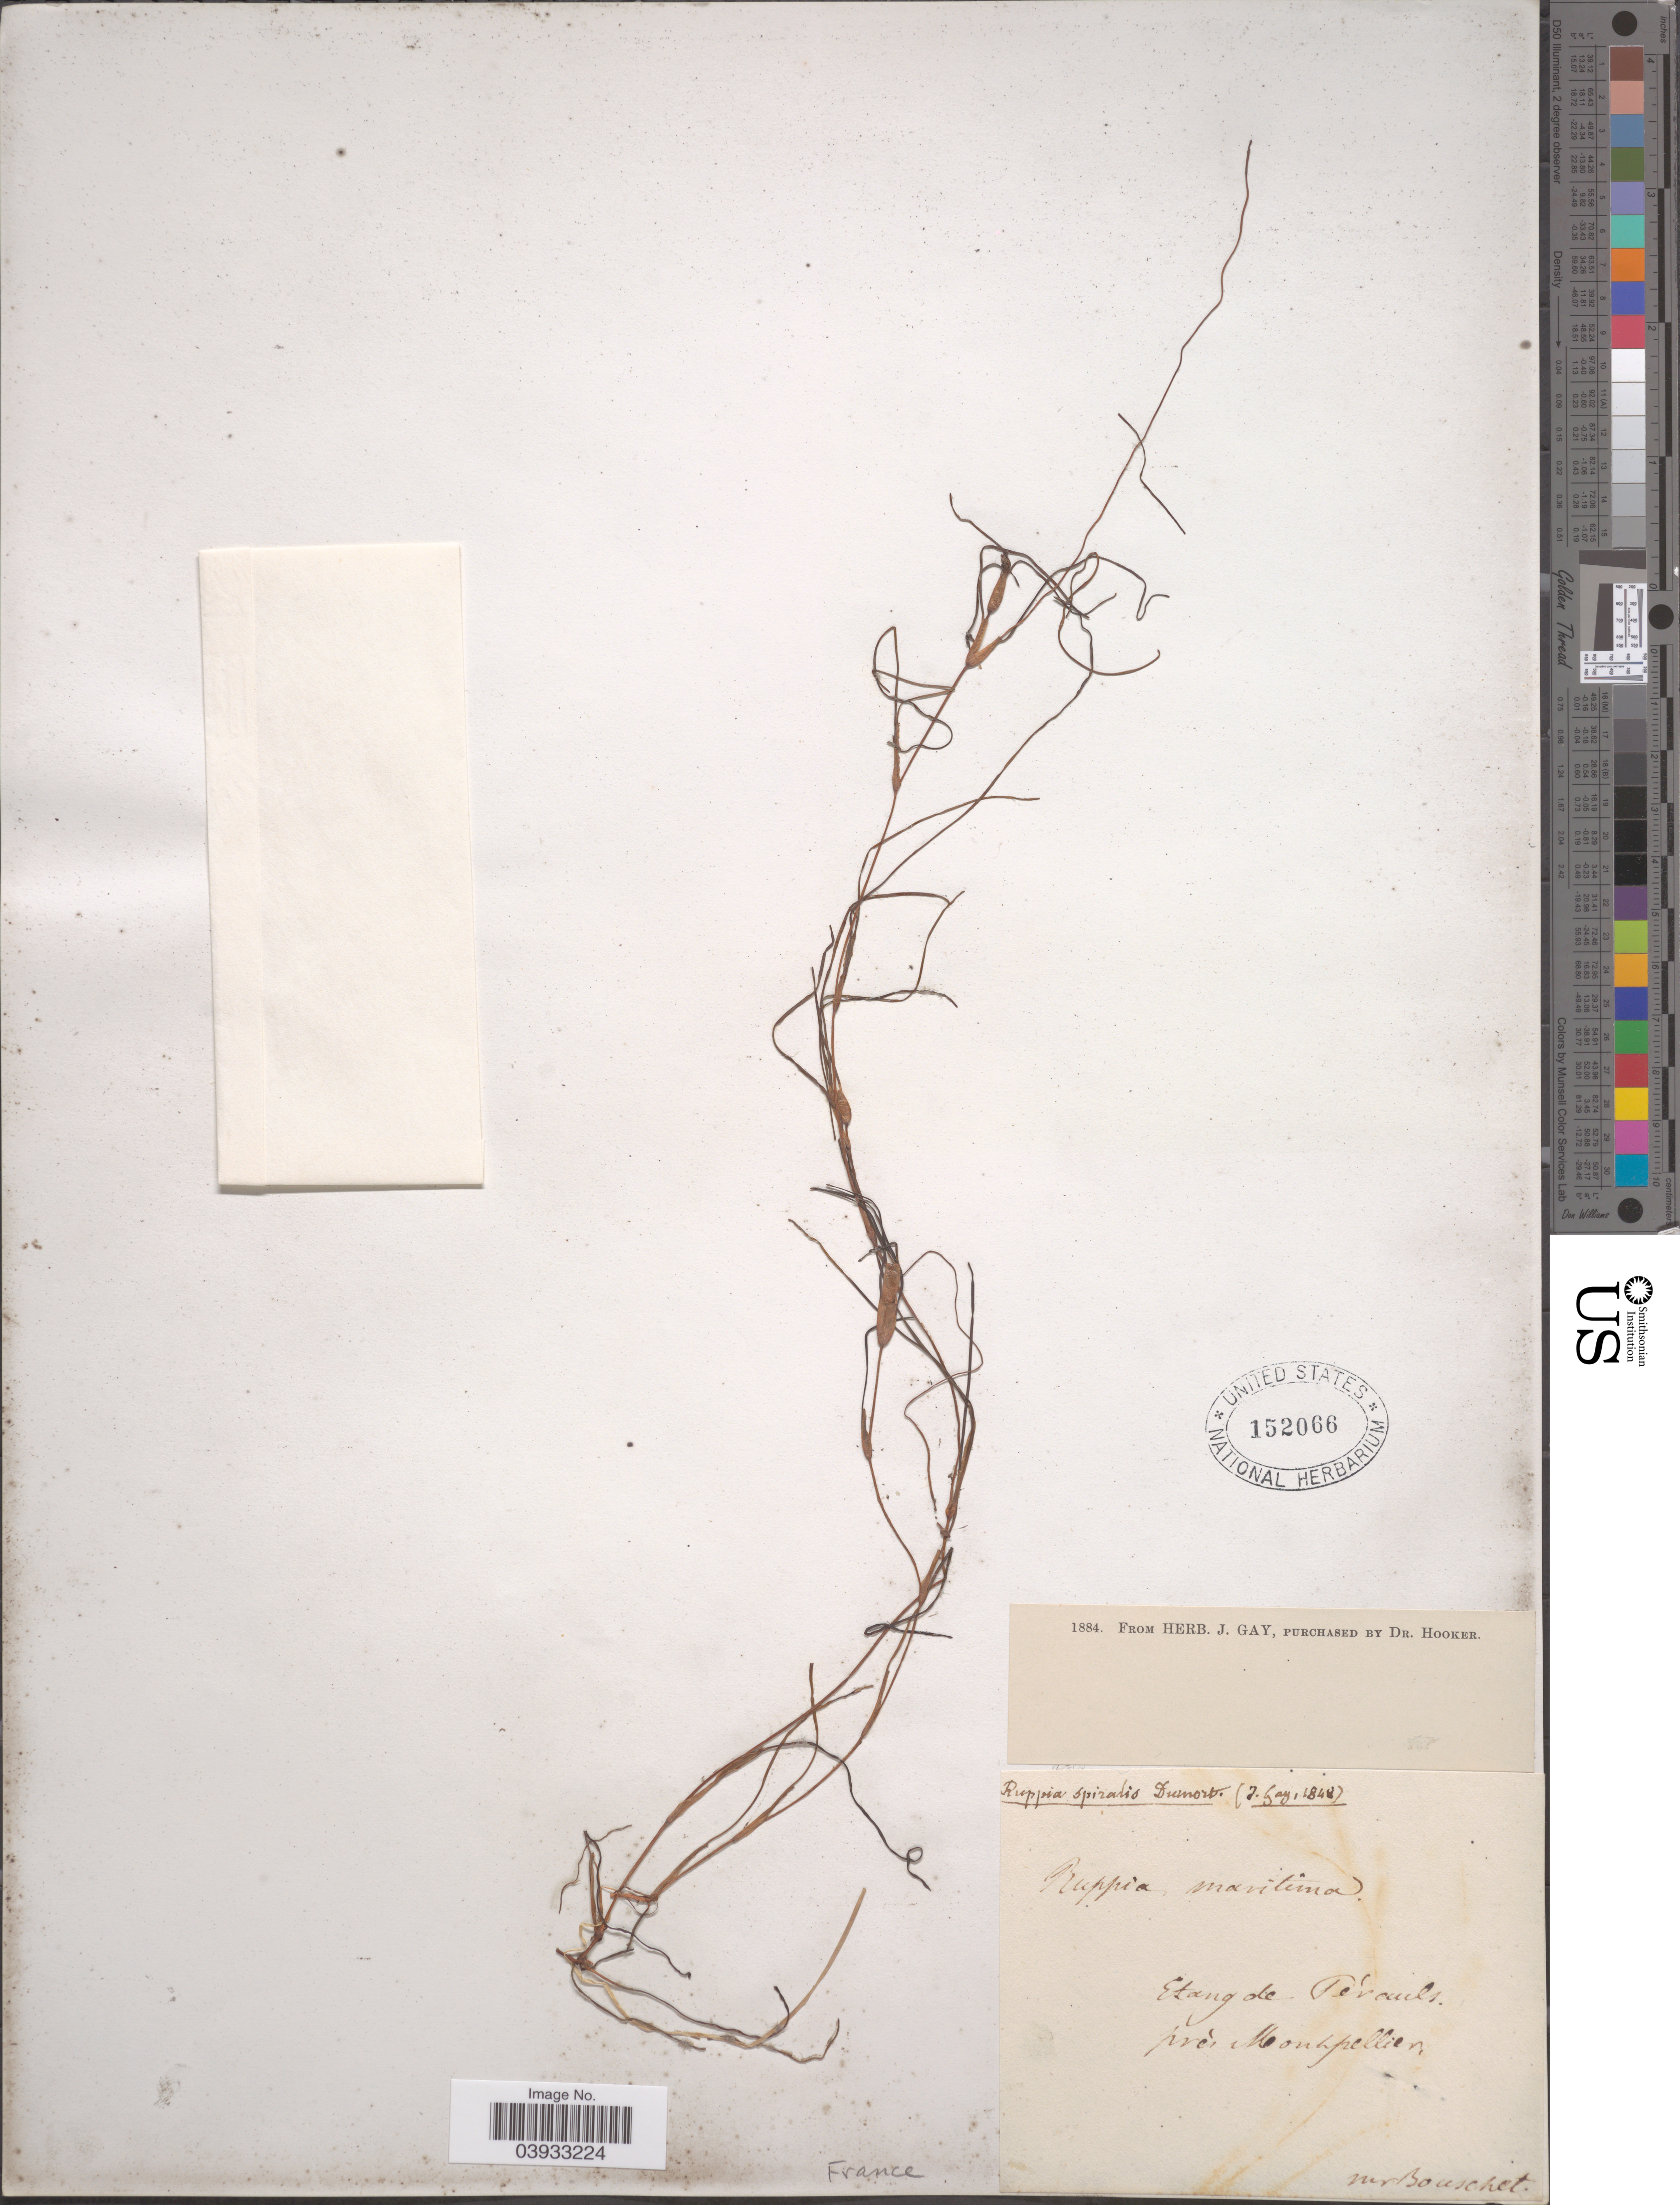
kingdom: Plantae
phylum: Tracheophyta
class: Liliopsida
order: Alismatales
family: Ruppiaceae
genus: Ruppia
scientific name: Ruppia maritima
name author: L.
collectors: Bouchet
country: France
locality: Etang de Pérauls prés Montpellier.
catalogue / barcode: US 152066